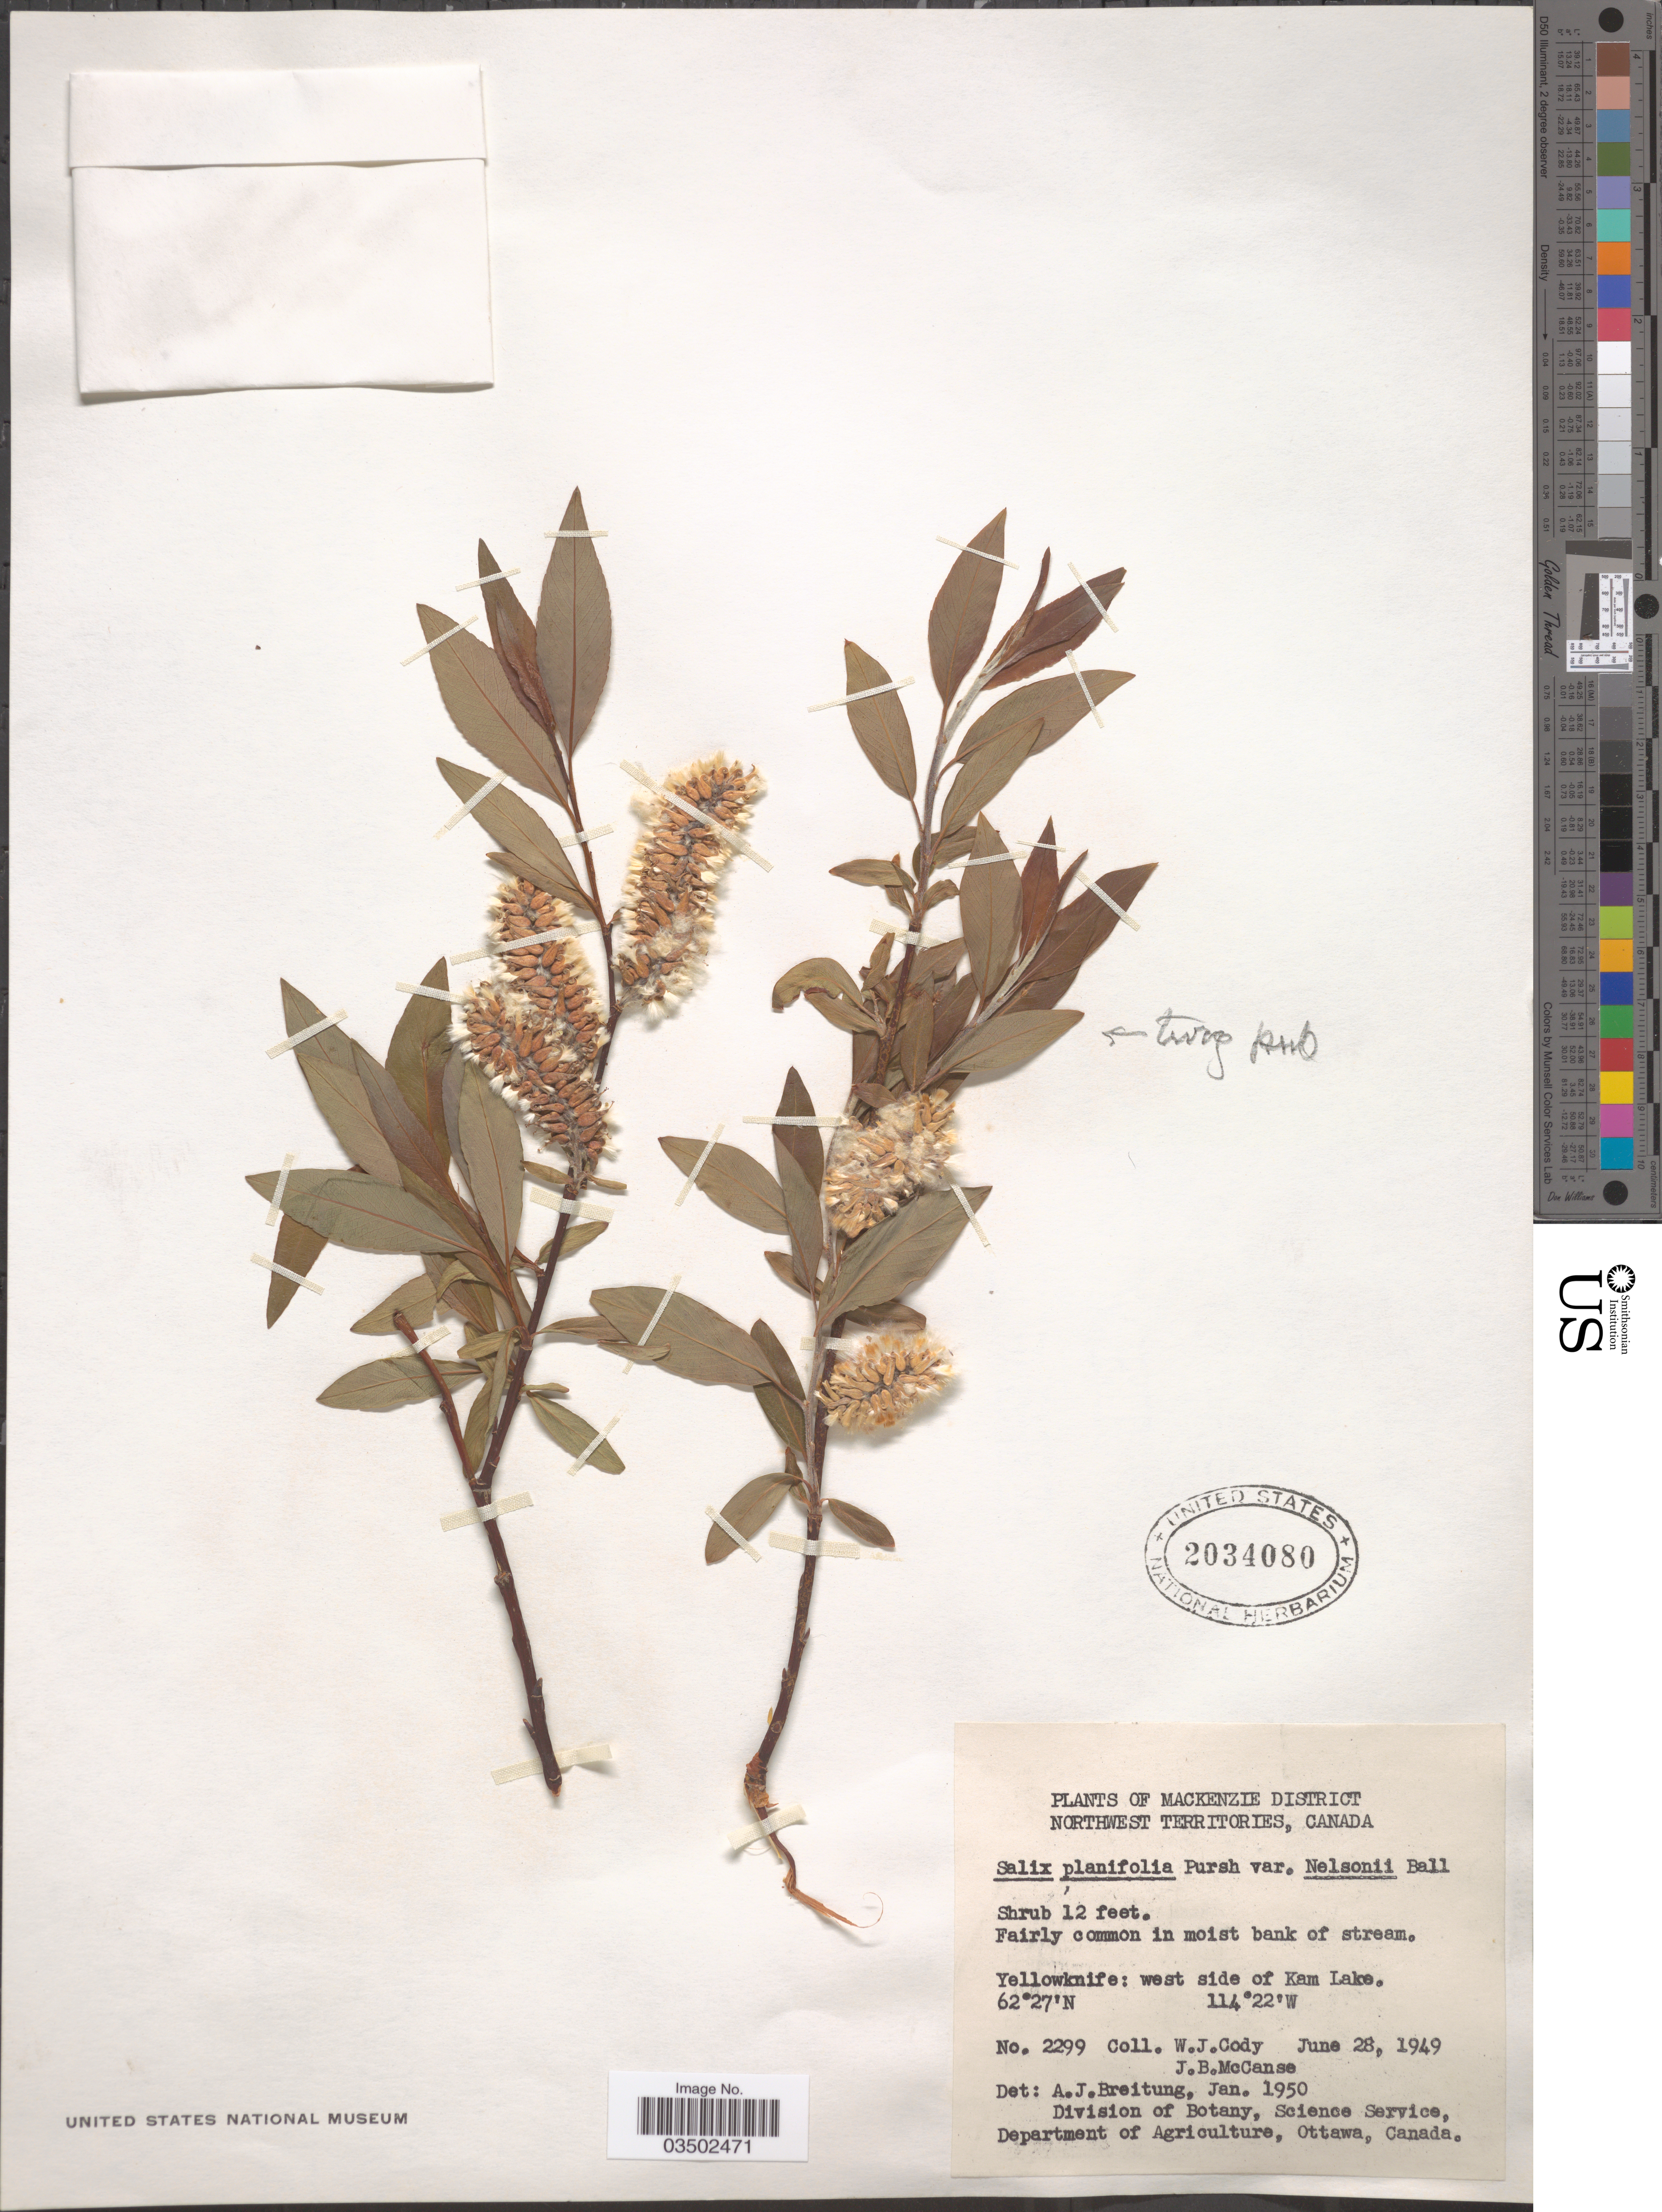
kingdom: Plantae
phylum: Tracheophyta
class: Magnoliopsida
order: Malpighiales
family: Salicaceae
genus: Salix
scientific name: Salix planifolia var. nelsonii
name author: (C.R. Ball) C.R. Ball ex E.C. Sm. bis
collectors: W. Cody & J. McCanse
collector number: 2299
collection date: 1949-06-28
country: Canada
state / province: Northwest Territories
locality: Mackenzie District. Yellowknife: west side of Kam Lake.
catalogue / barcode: US 2034080